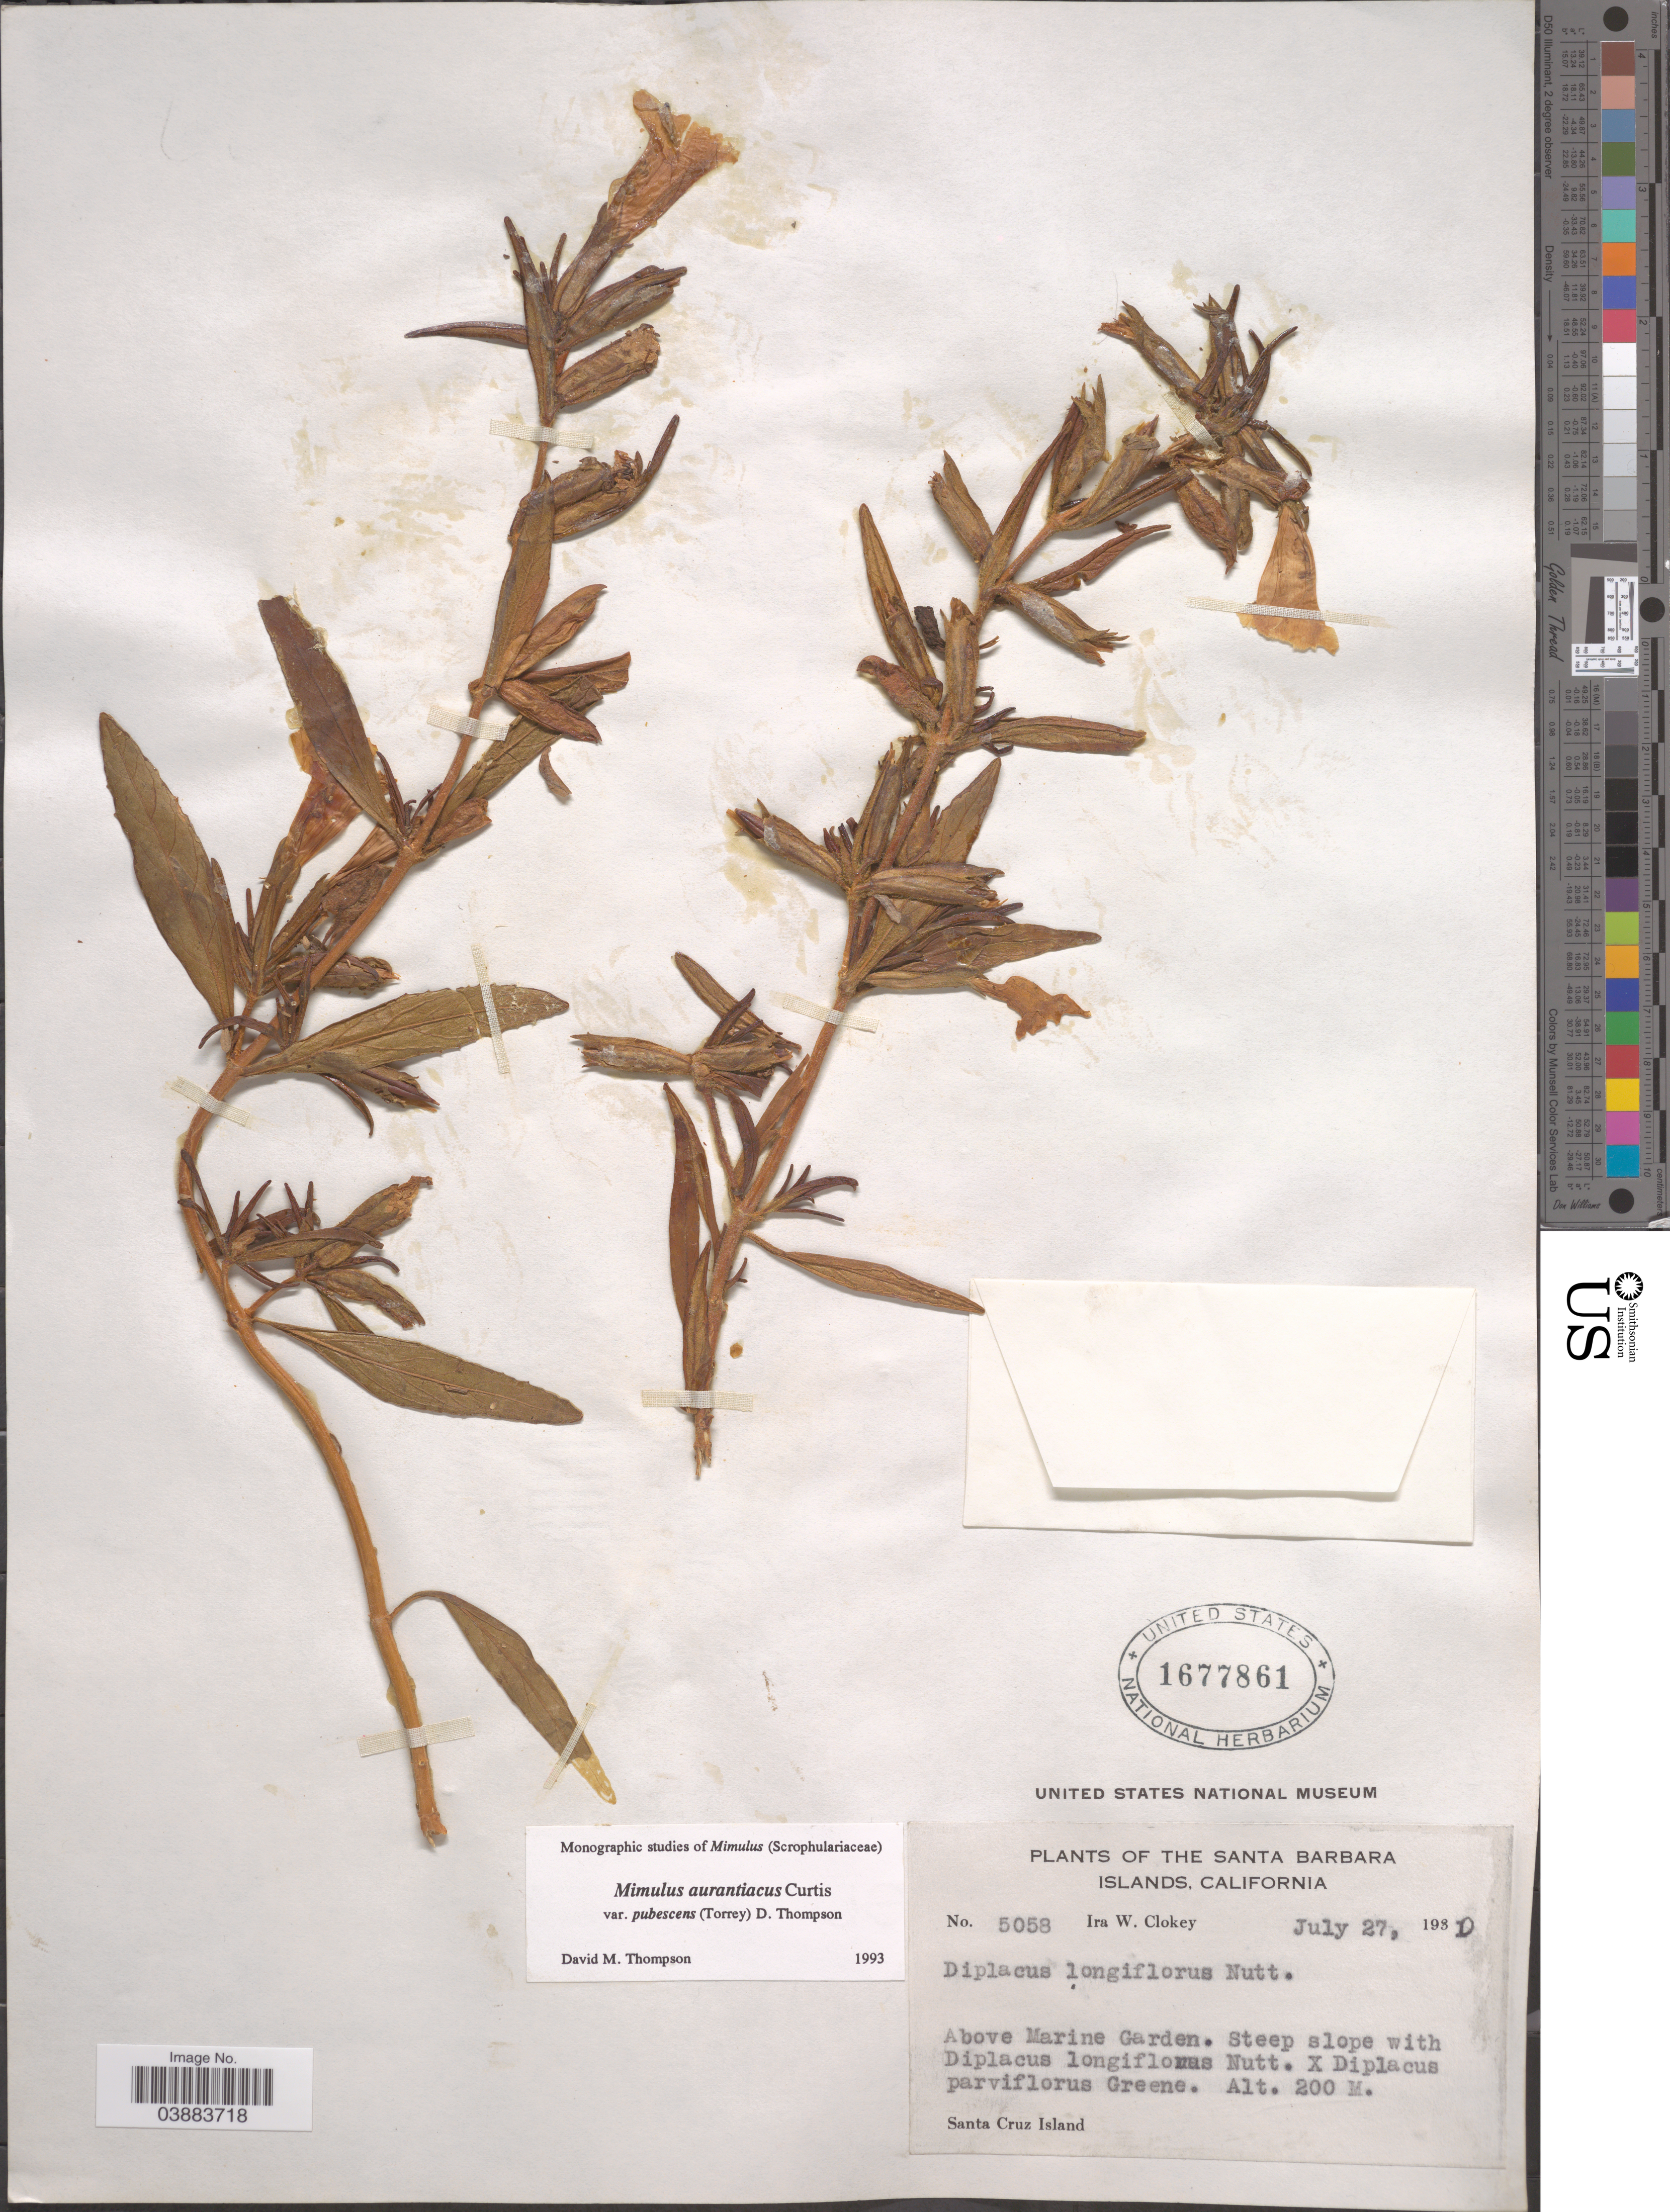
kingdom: Plantae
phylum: Tracheophyta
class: Magnoliopsida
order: Lamiales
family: Phrymaceae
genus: Diplacus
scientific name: Diplacus aurantiacus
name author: (Curtis) Jeps.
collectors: I. W. Clokey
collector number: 5058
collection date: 1930-07-27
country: United States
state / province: California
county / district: Santa Barbara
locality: Santa Barbara Islands. Above Marine Garden. Santa Cruz Island.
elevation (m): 200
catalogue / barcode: US 1677861